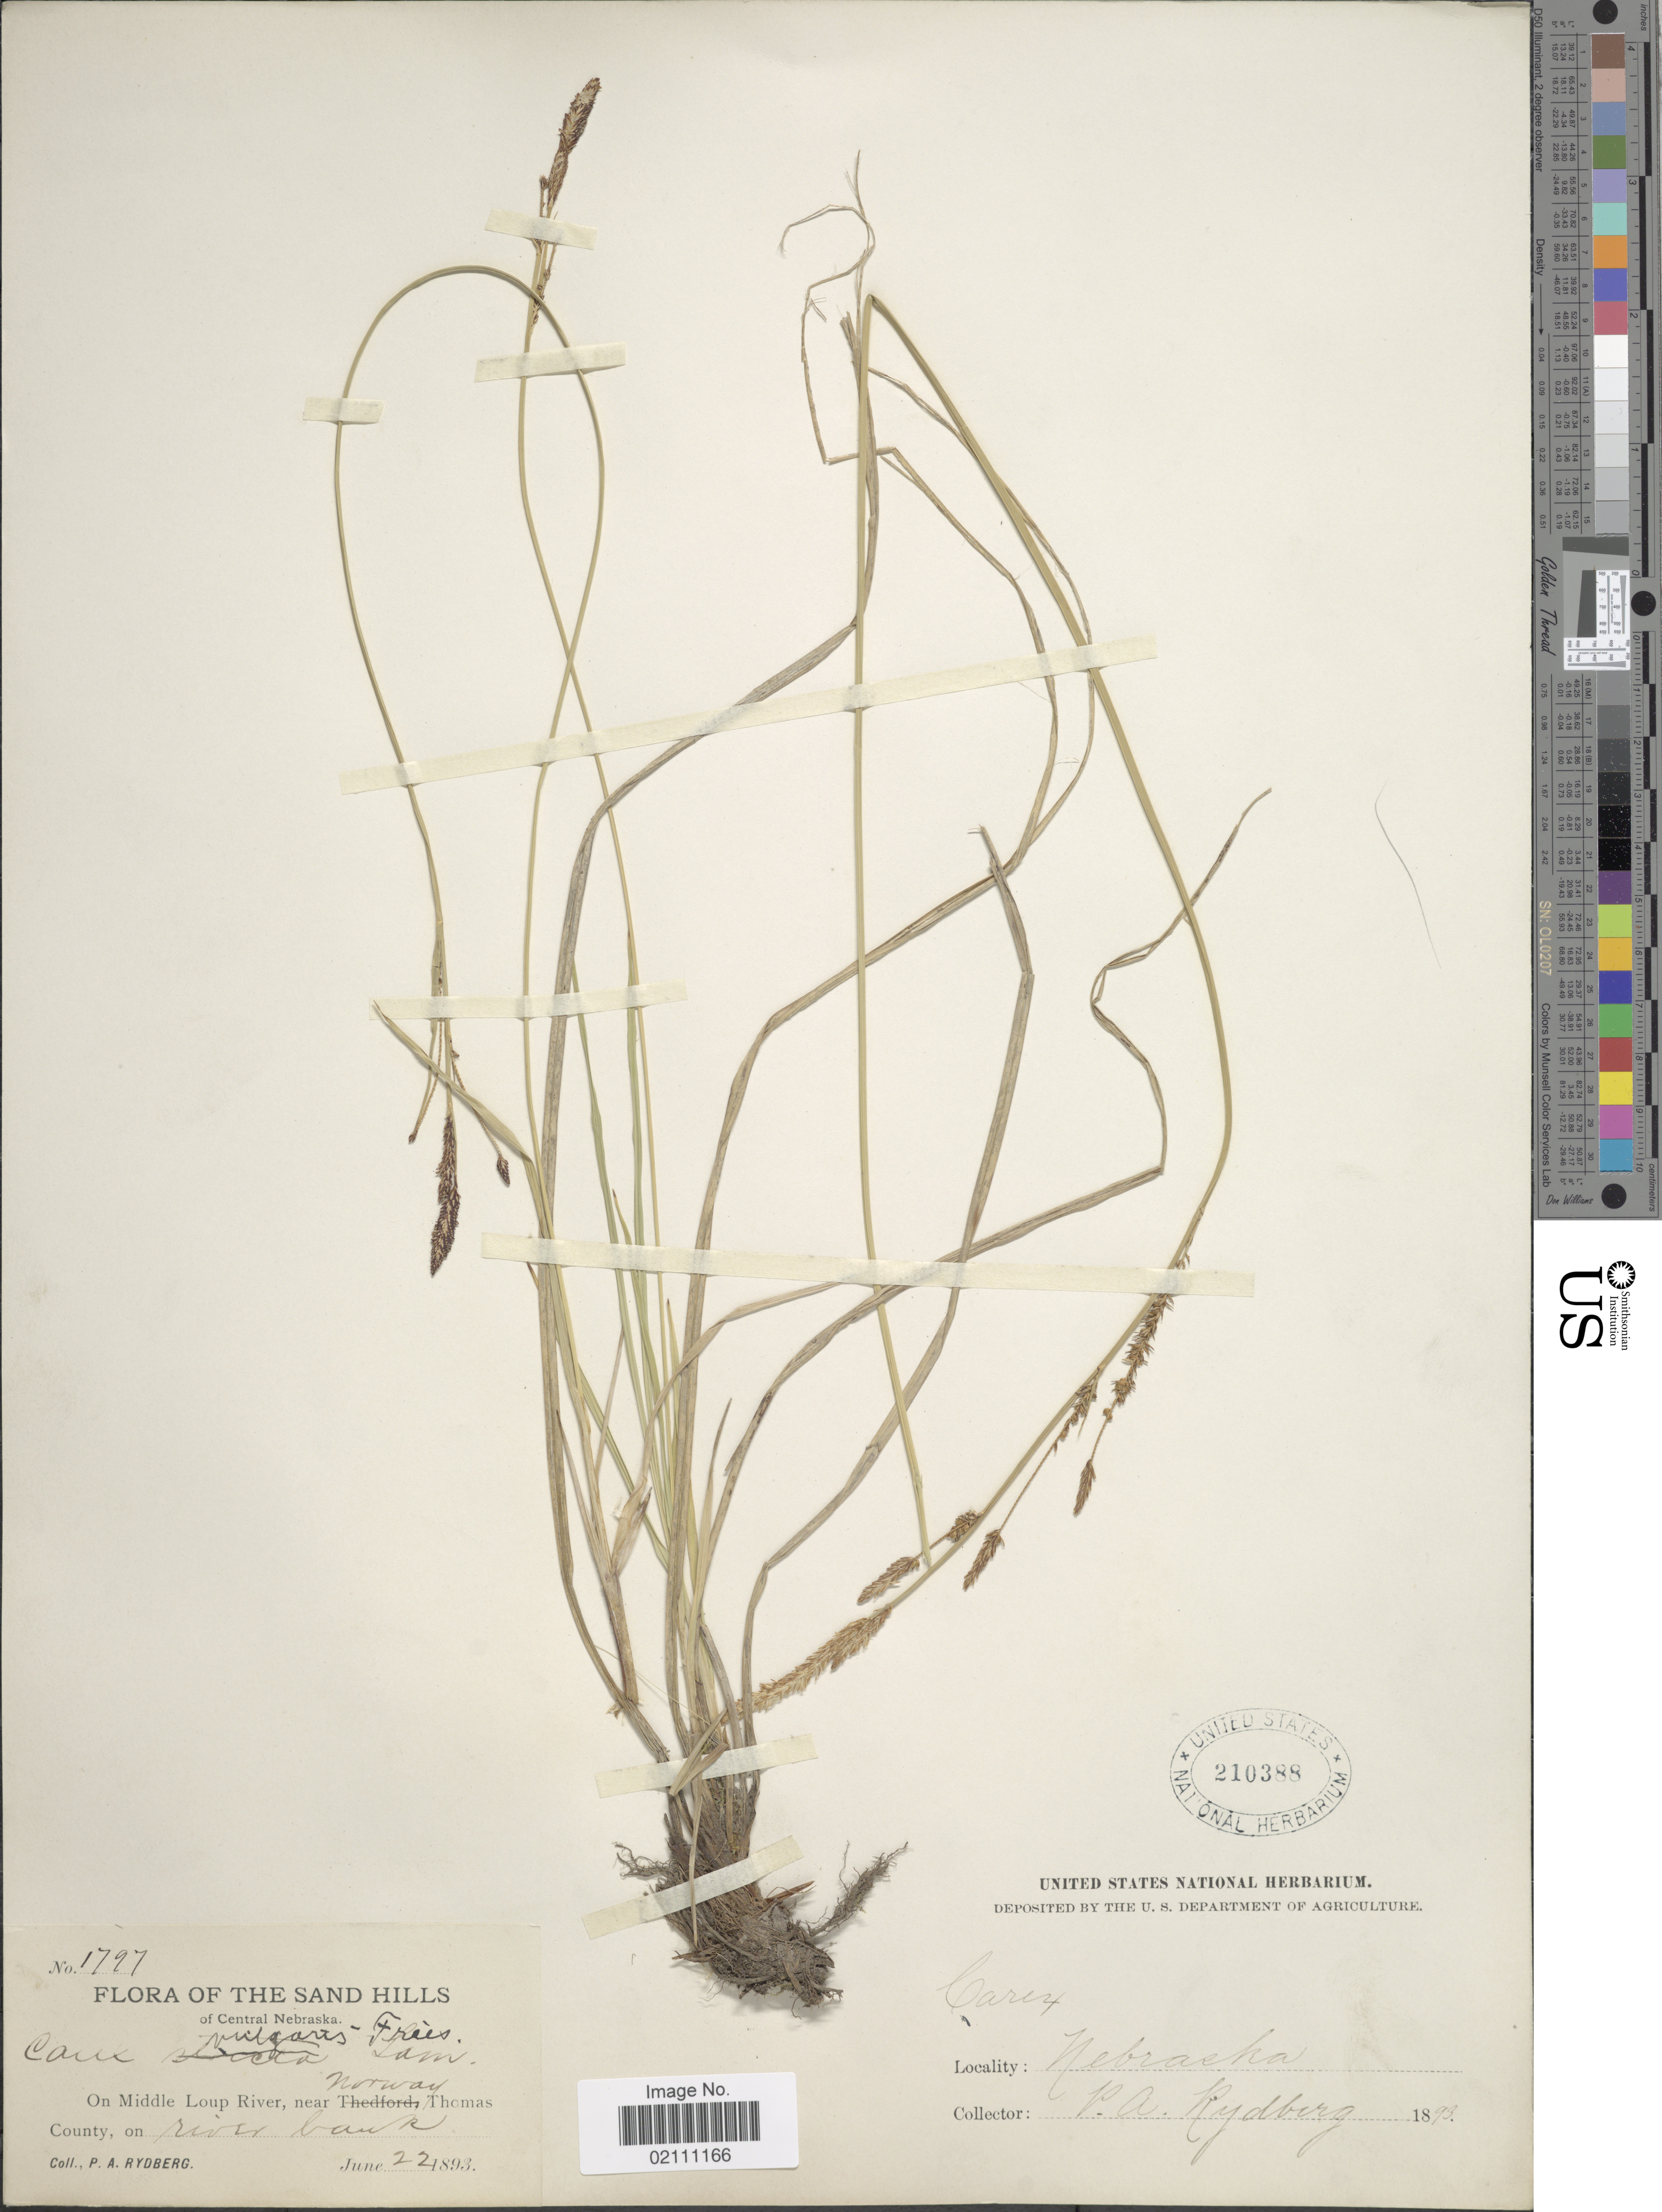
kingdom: Plantae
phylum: Tracheophyta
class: Liliopsida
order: Poales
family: Cyperaceae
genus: Carex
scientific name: Carex sp.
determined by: Strong, Mark T., (BOT), Smithsonian Institution - National Museum of Natural History (UNITED STATES)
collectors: P. A. Rydberg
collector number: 1797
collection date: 1893-06-22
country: United States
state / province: Nebraska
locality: The Sand Hills of Central Nebraska, On Middle Loup River, near Norway, Thomas County, on river bank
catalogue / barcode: US 210388